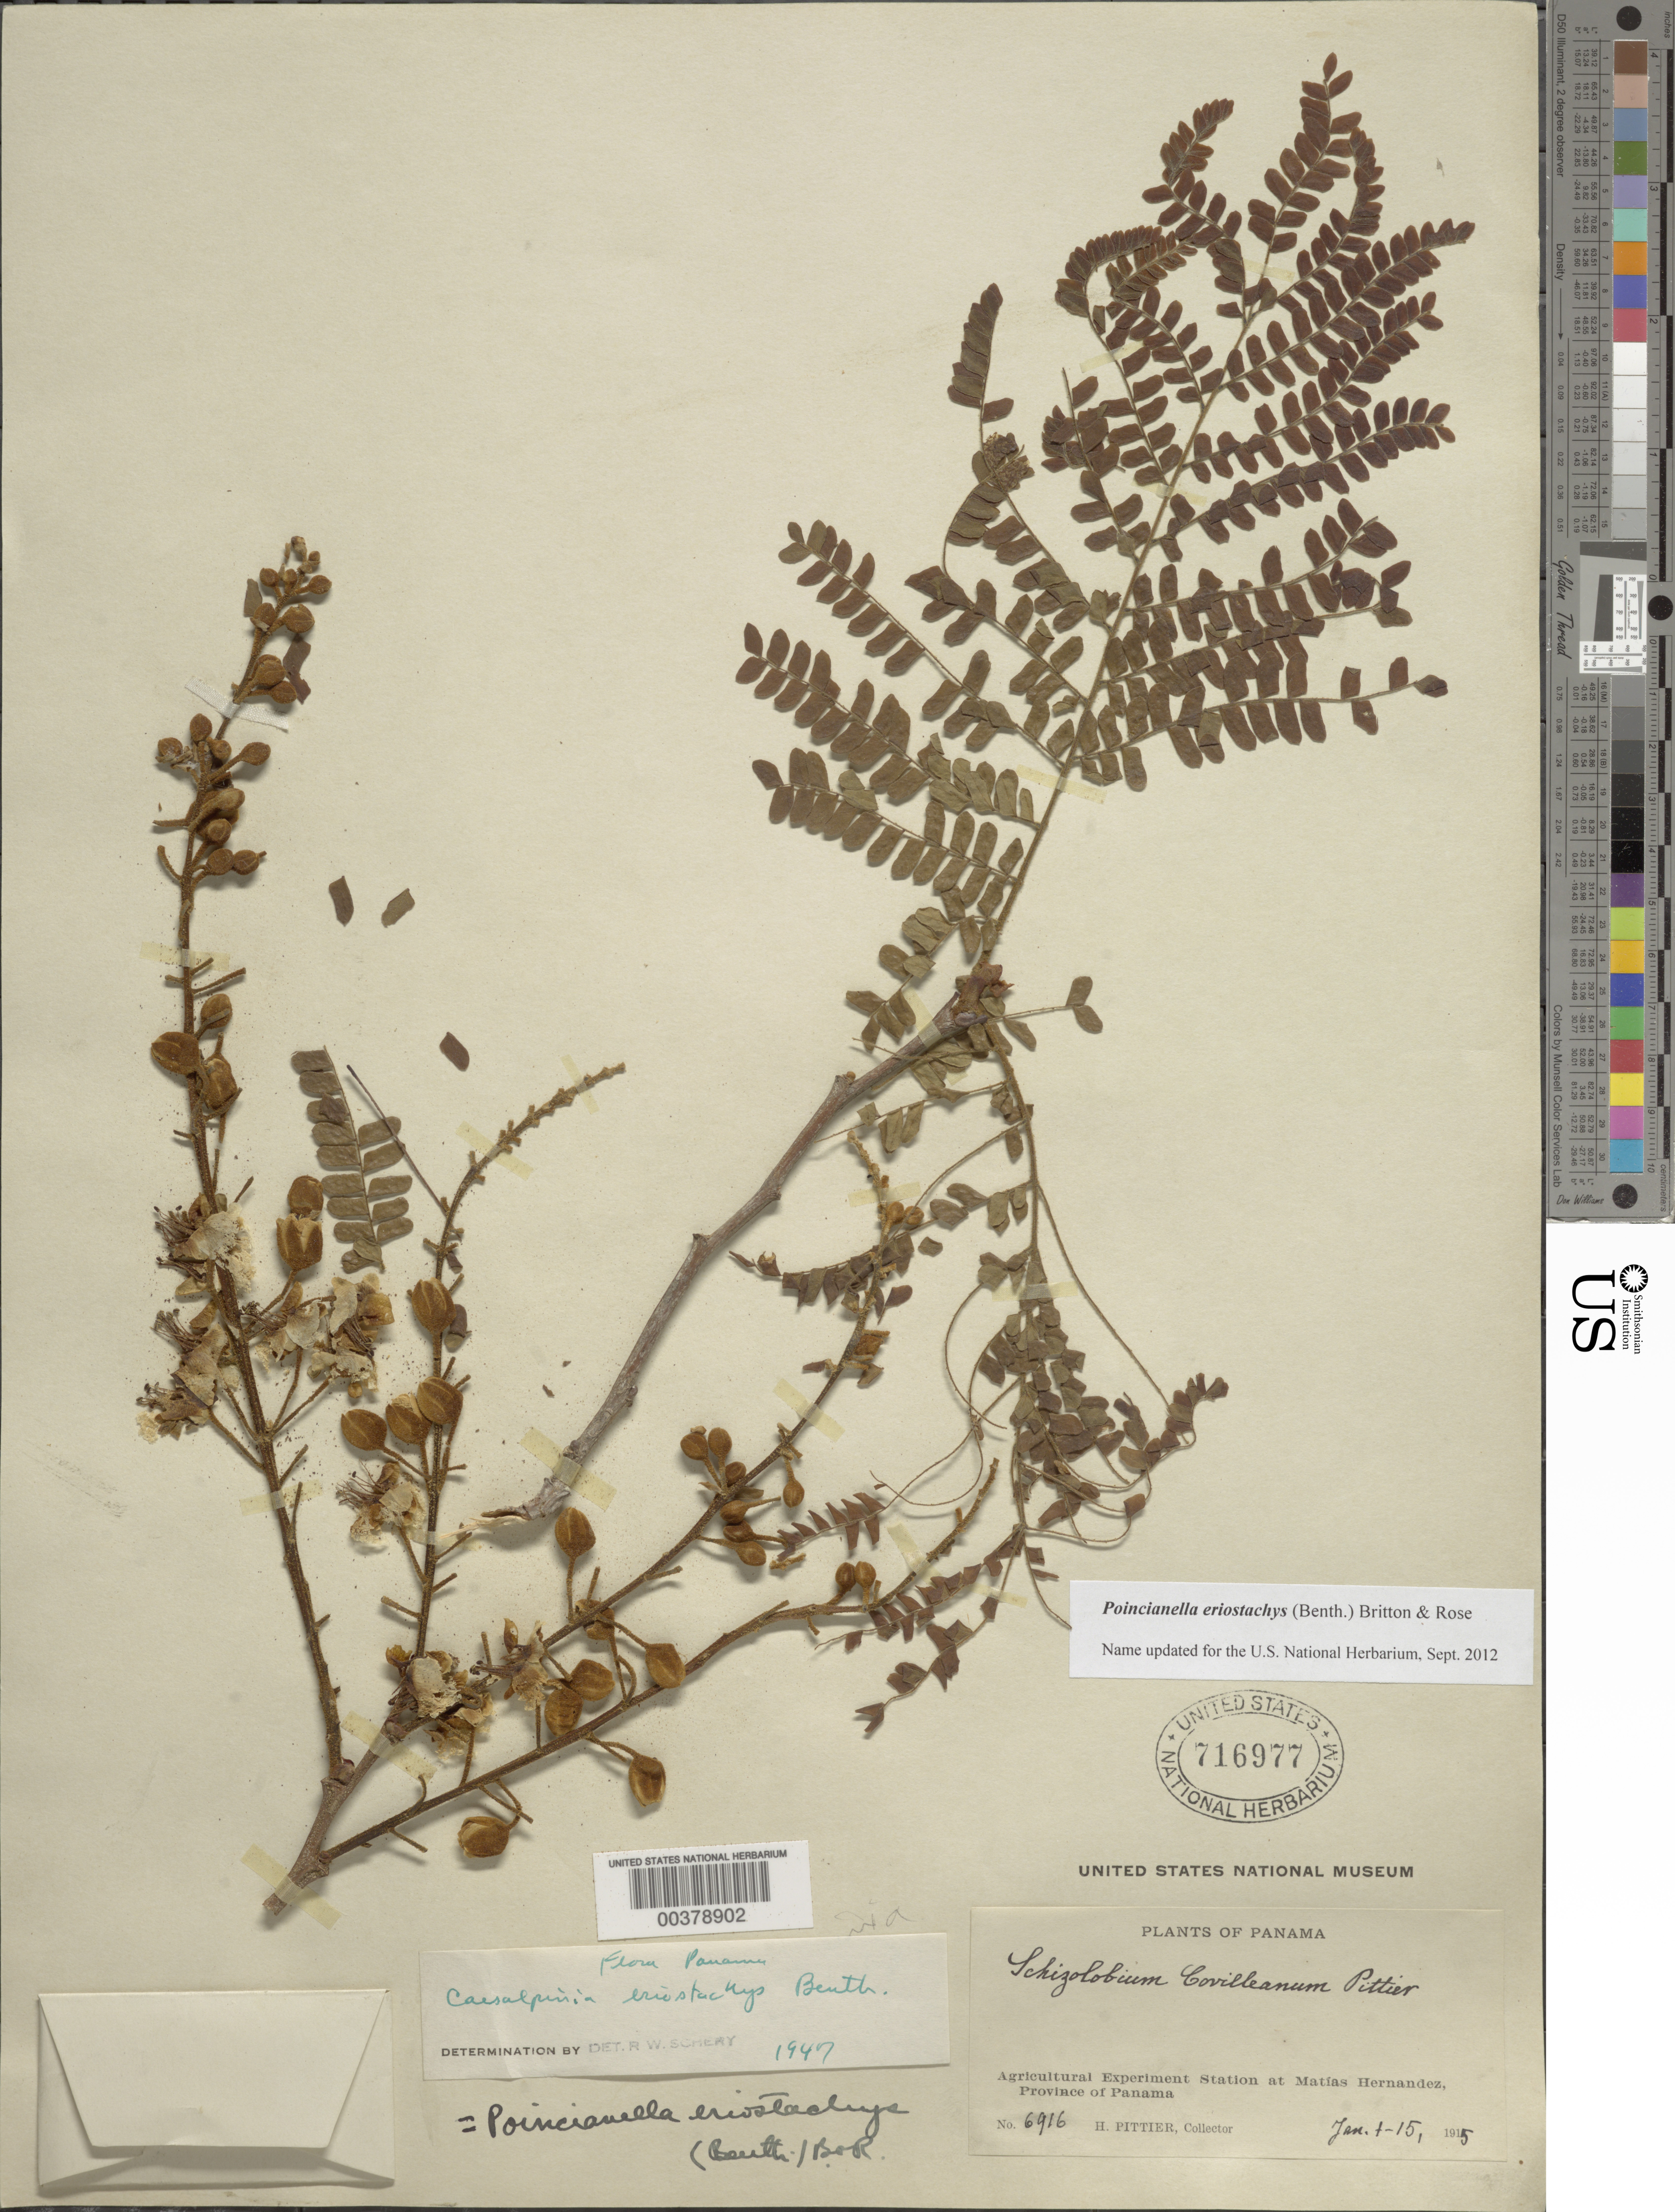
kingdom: Plantae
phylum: Tracheophyta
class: Magnoliopsida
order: Fabales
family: Fabaceae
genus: Cenostigma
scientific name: Cenostigma eriostachys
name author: (Benth.) Gagnon & G.P. Lewis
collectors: H. F. Pittier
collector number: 6916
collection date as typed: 01 Jan 1915 to 15 Jan 1915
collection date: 1915-01-01/1915-01-15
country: Panama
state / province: Panamá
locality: Agricultural Experimental Station at Matias Hernandez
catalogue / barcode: US 716977